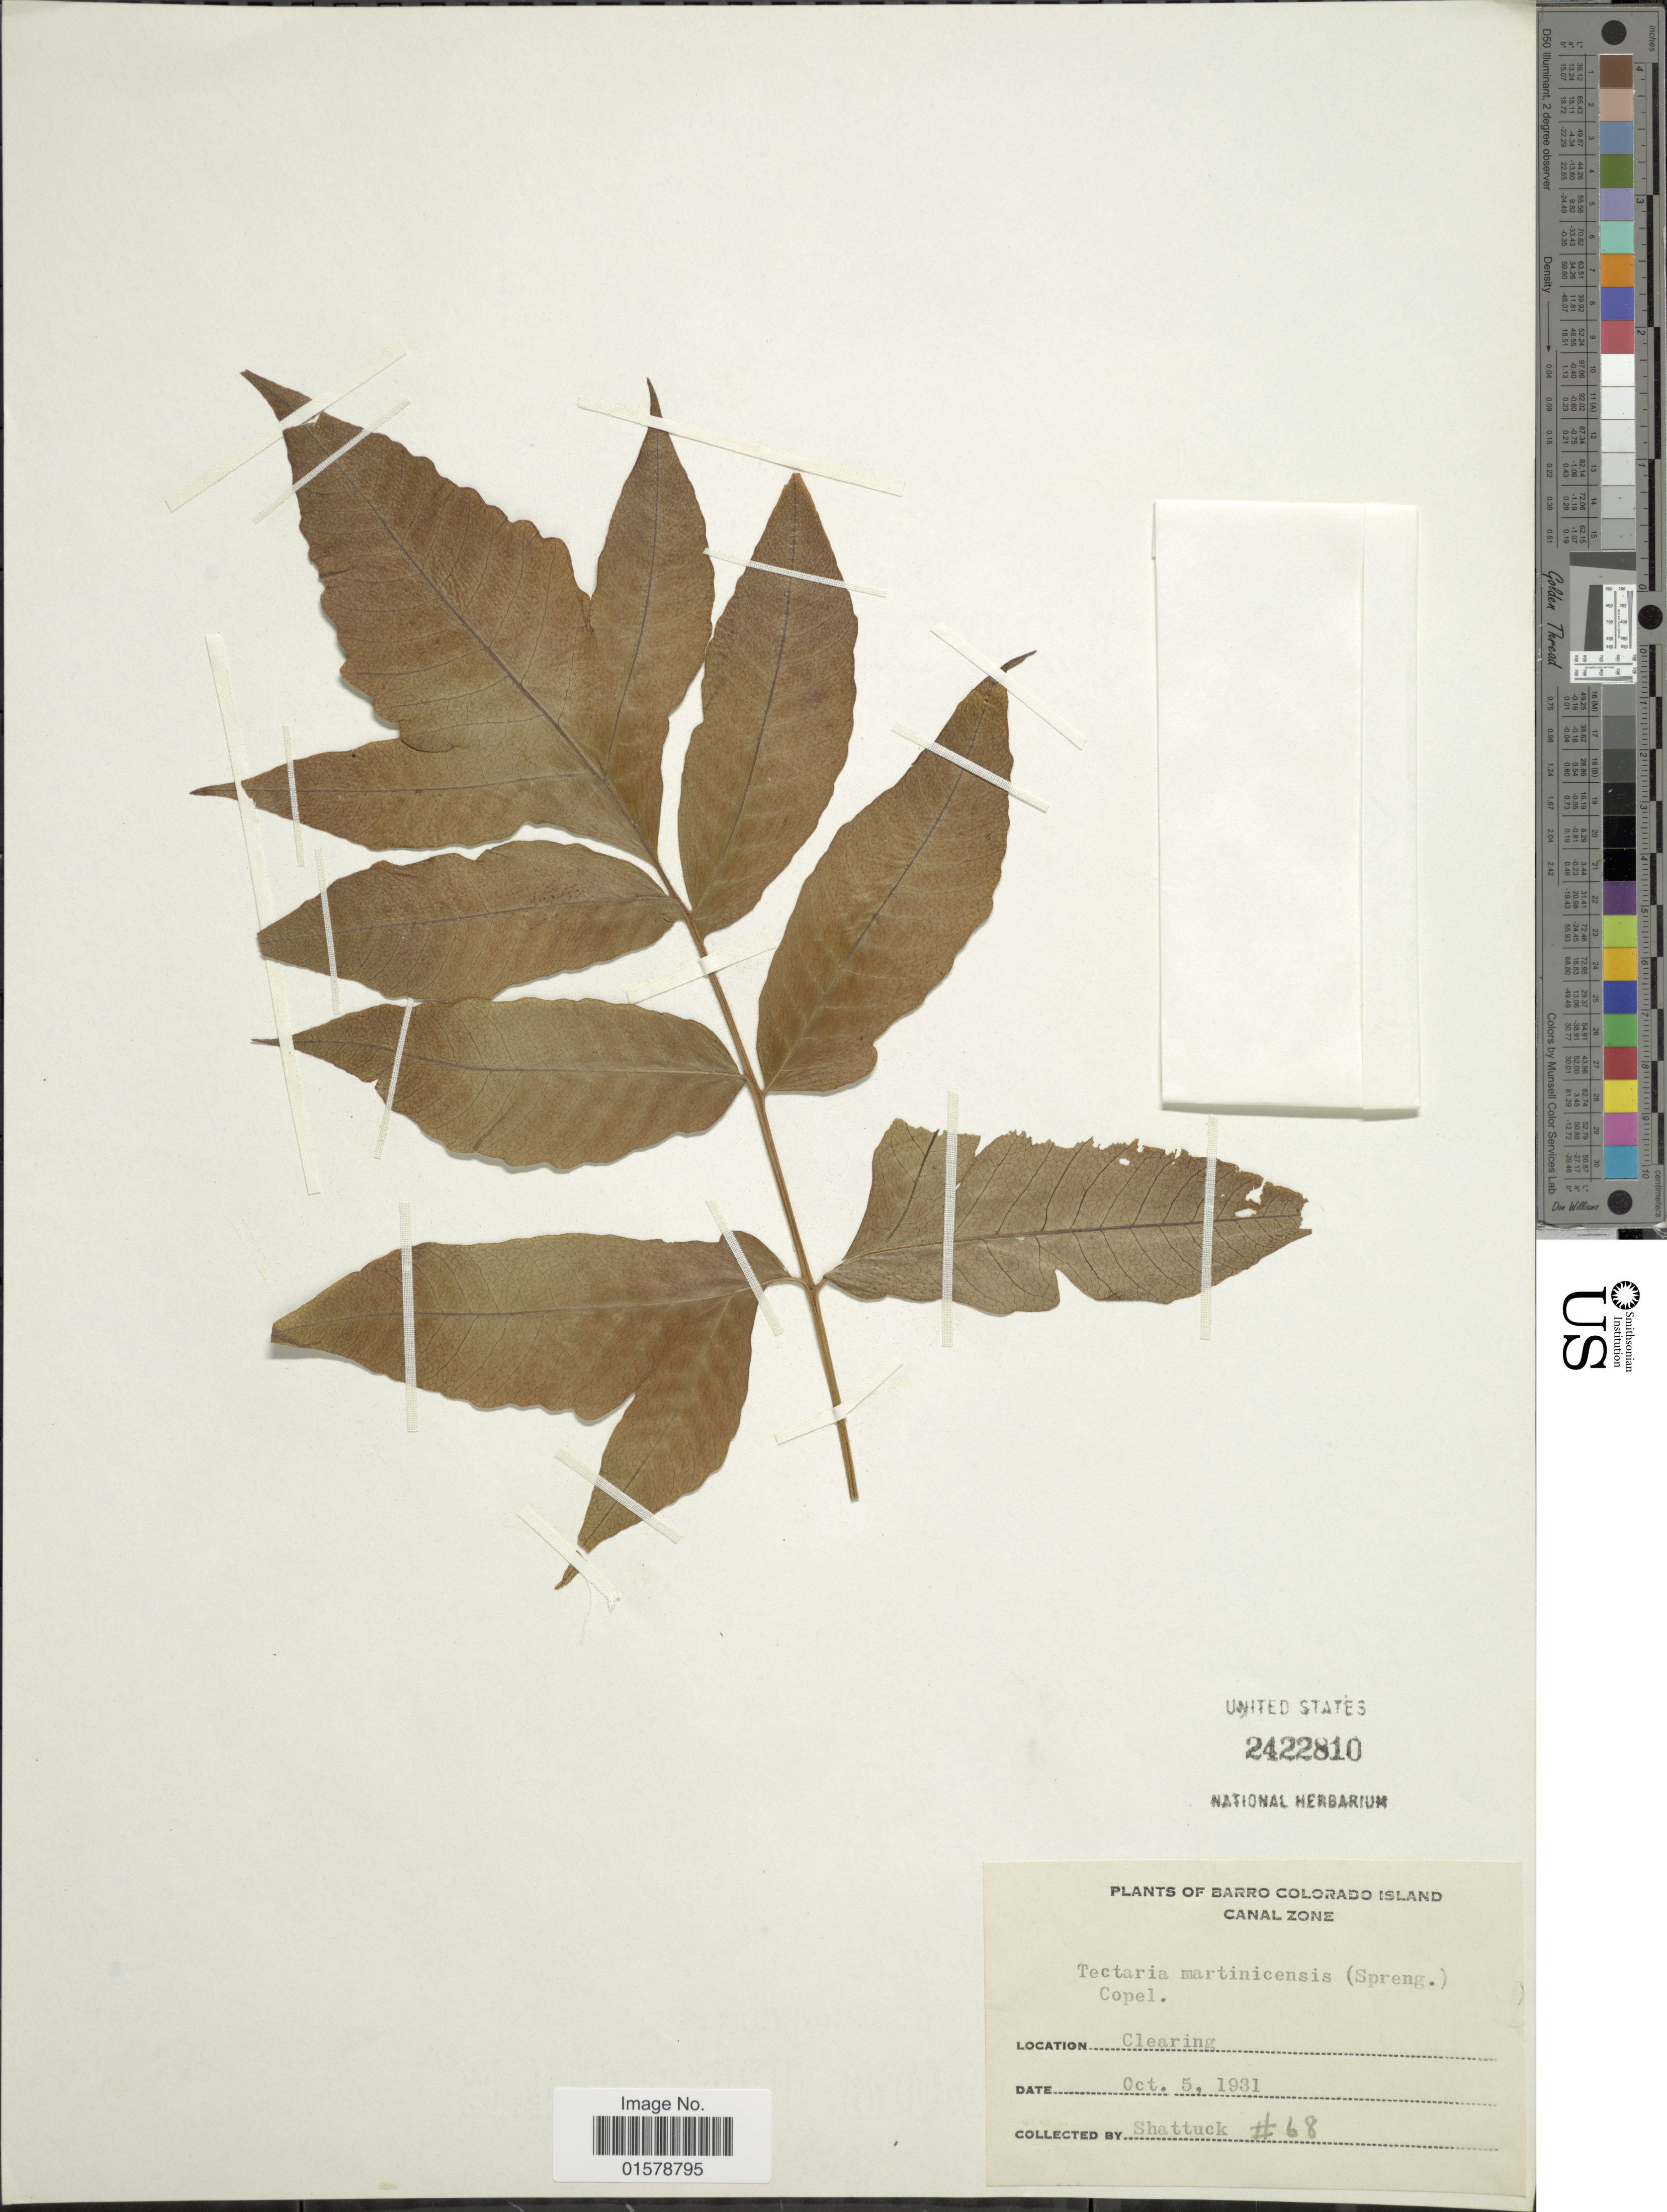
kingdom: Plantae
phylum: Tracheophyta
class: Polypodiopsida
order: Polypodiales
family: Tectariaceae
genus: Tectaria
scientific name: Tectaria pilosa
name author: (Fée) Maxon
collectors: Shattuck, --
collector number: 68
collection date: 1931-10-05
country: Panama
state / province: Panamá Oeste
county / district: Canal Zone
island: Barro Colorado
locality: Barro Colorado Island, Canal Zone, Clearing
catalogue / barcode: US 2422810